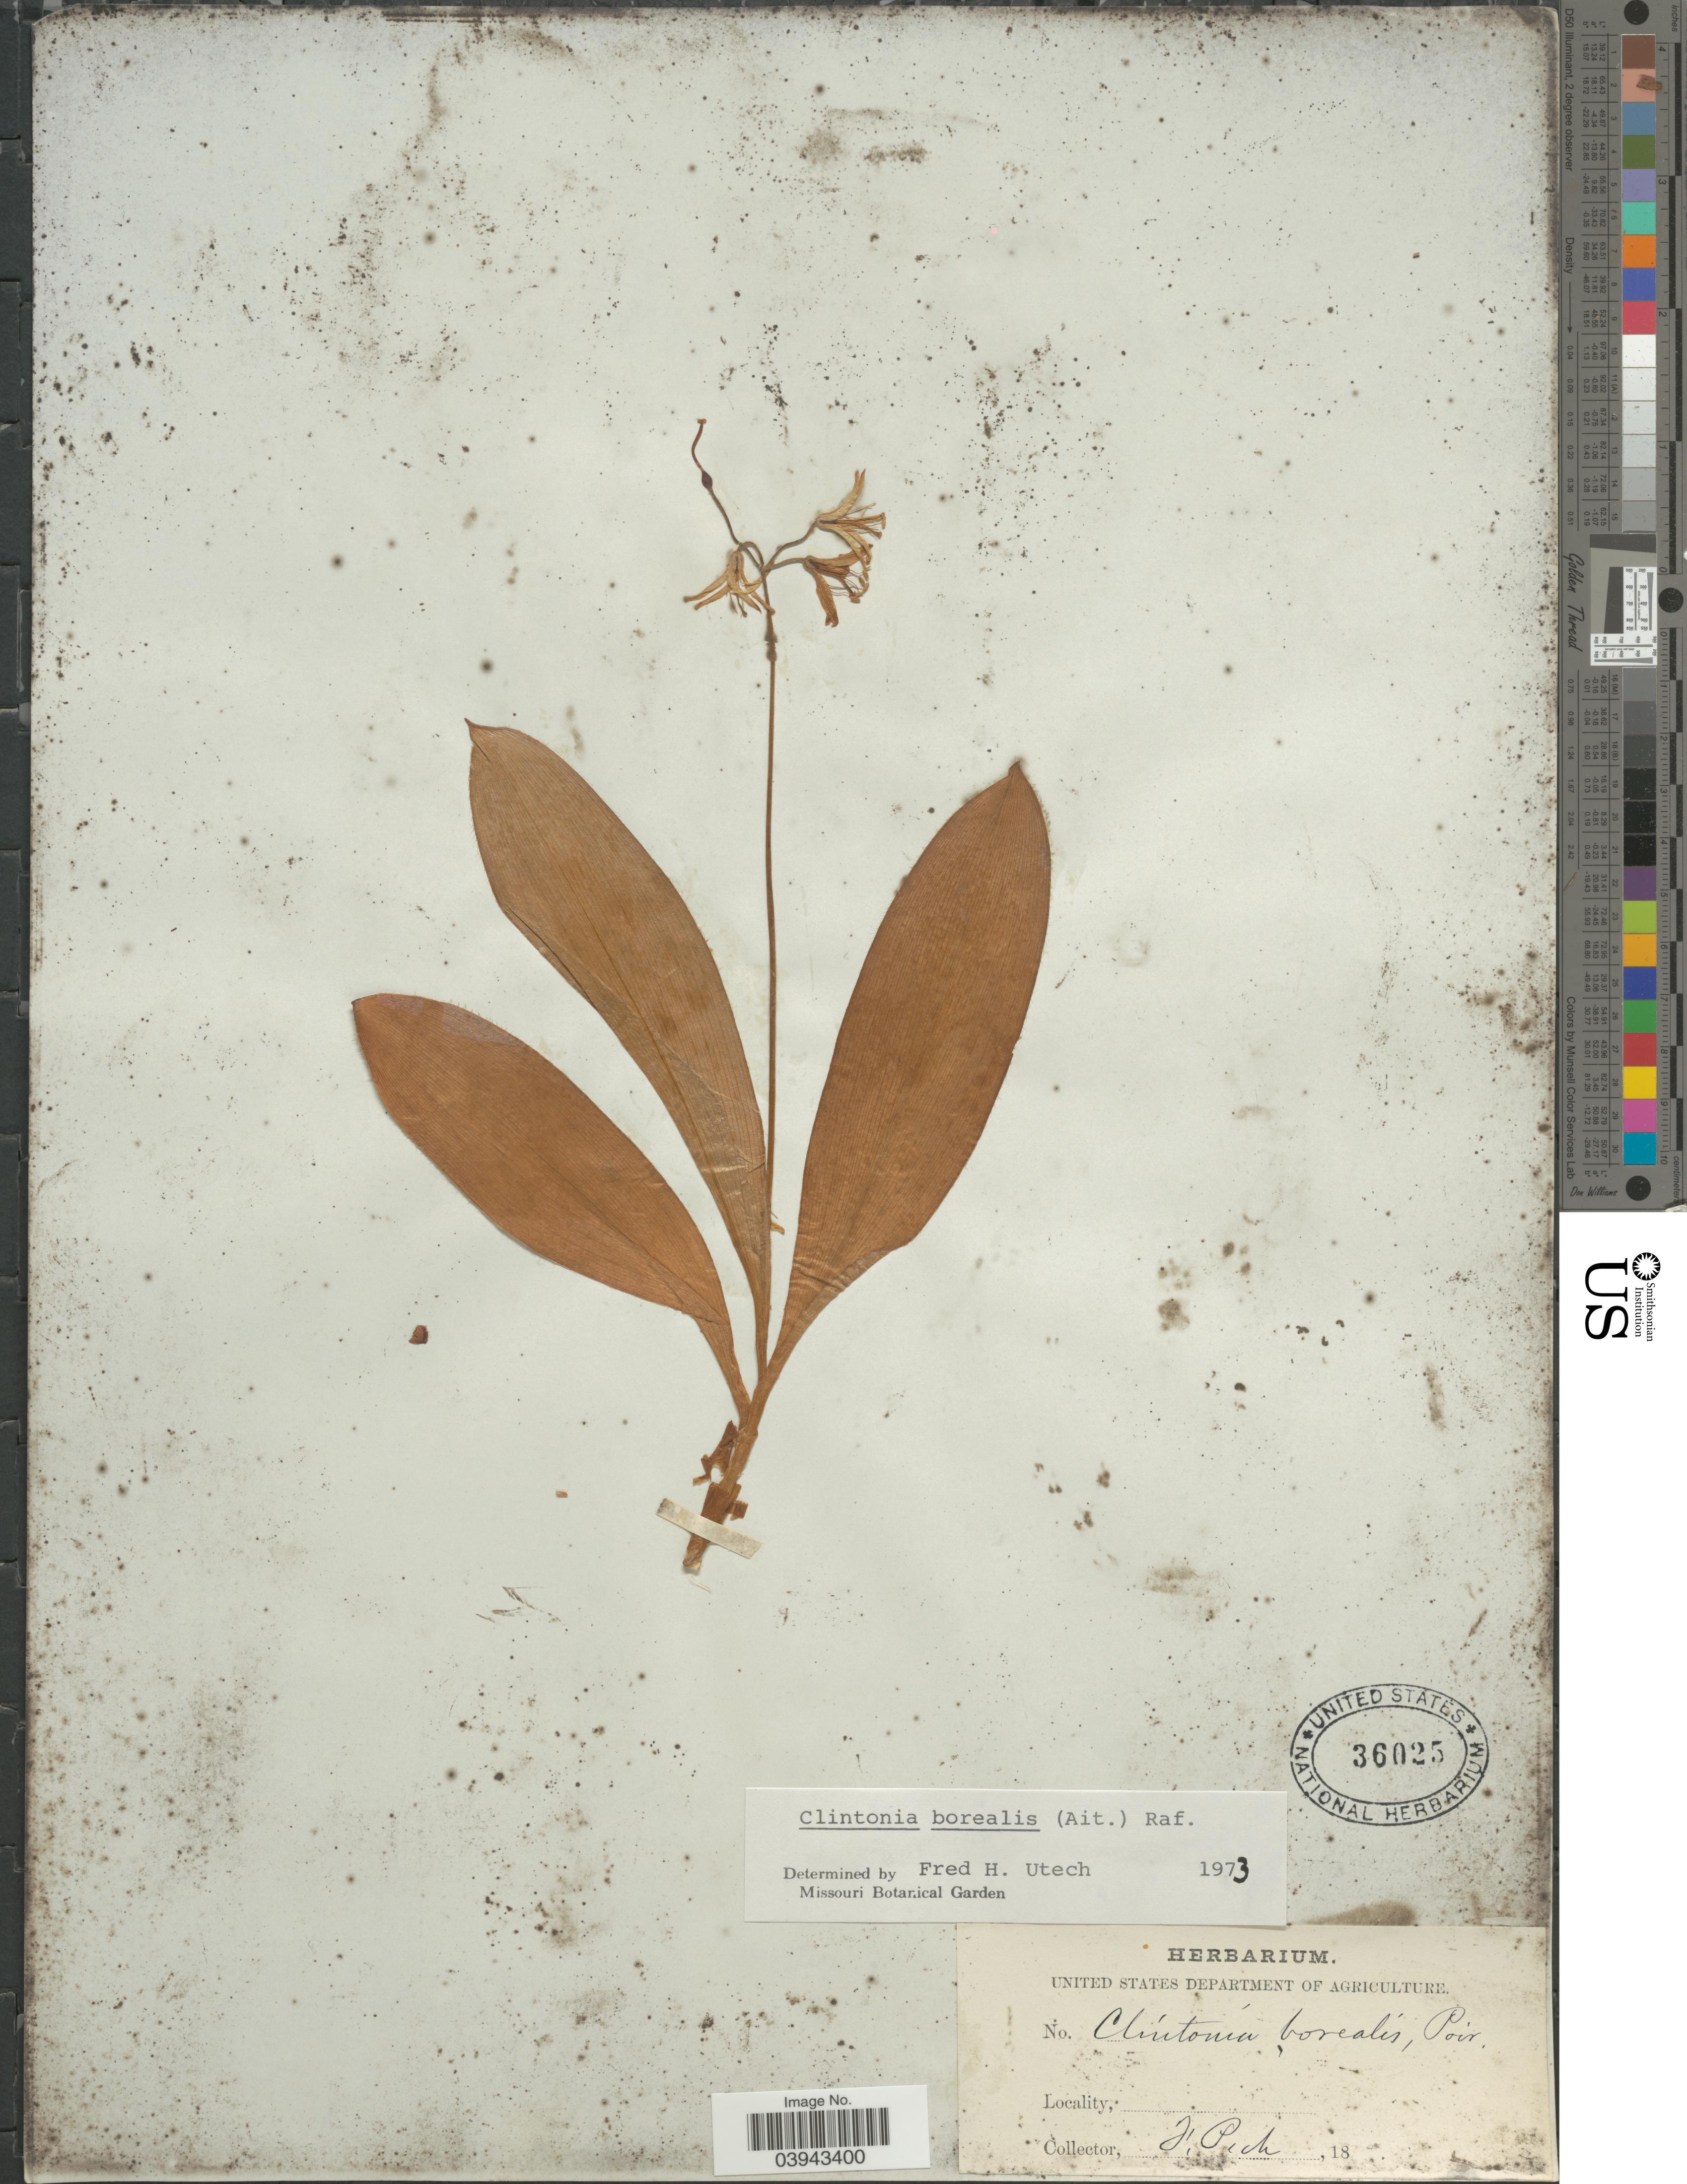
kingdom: Plantae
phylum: Tracheophyta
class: Liliopsida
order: Liliales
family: Liliaceae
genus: Clintonia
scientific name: Clintonia borealis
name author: (Aiton) Raf.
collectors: F. Pick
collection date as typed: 18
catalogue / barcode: US 36025